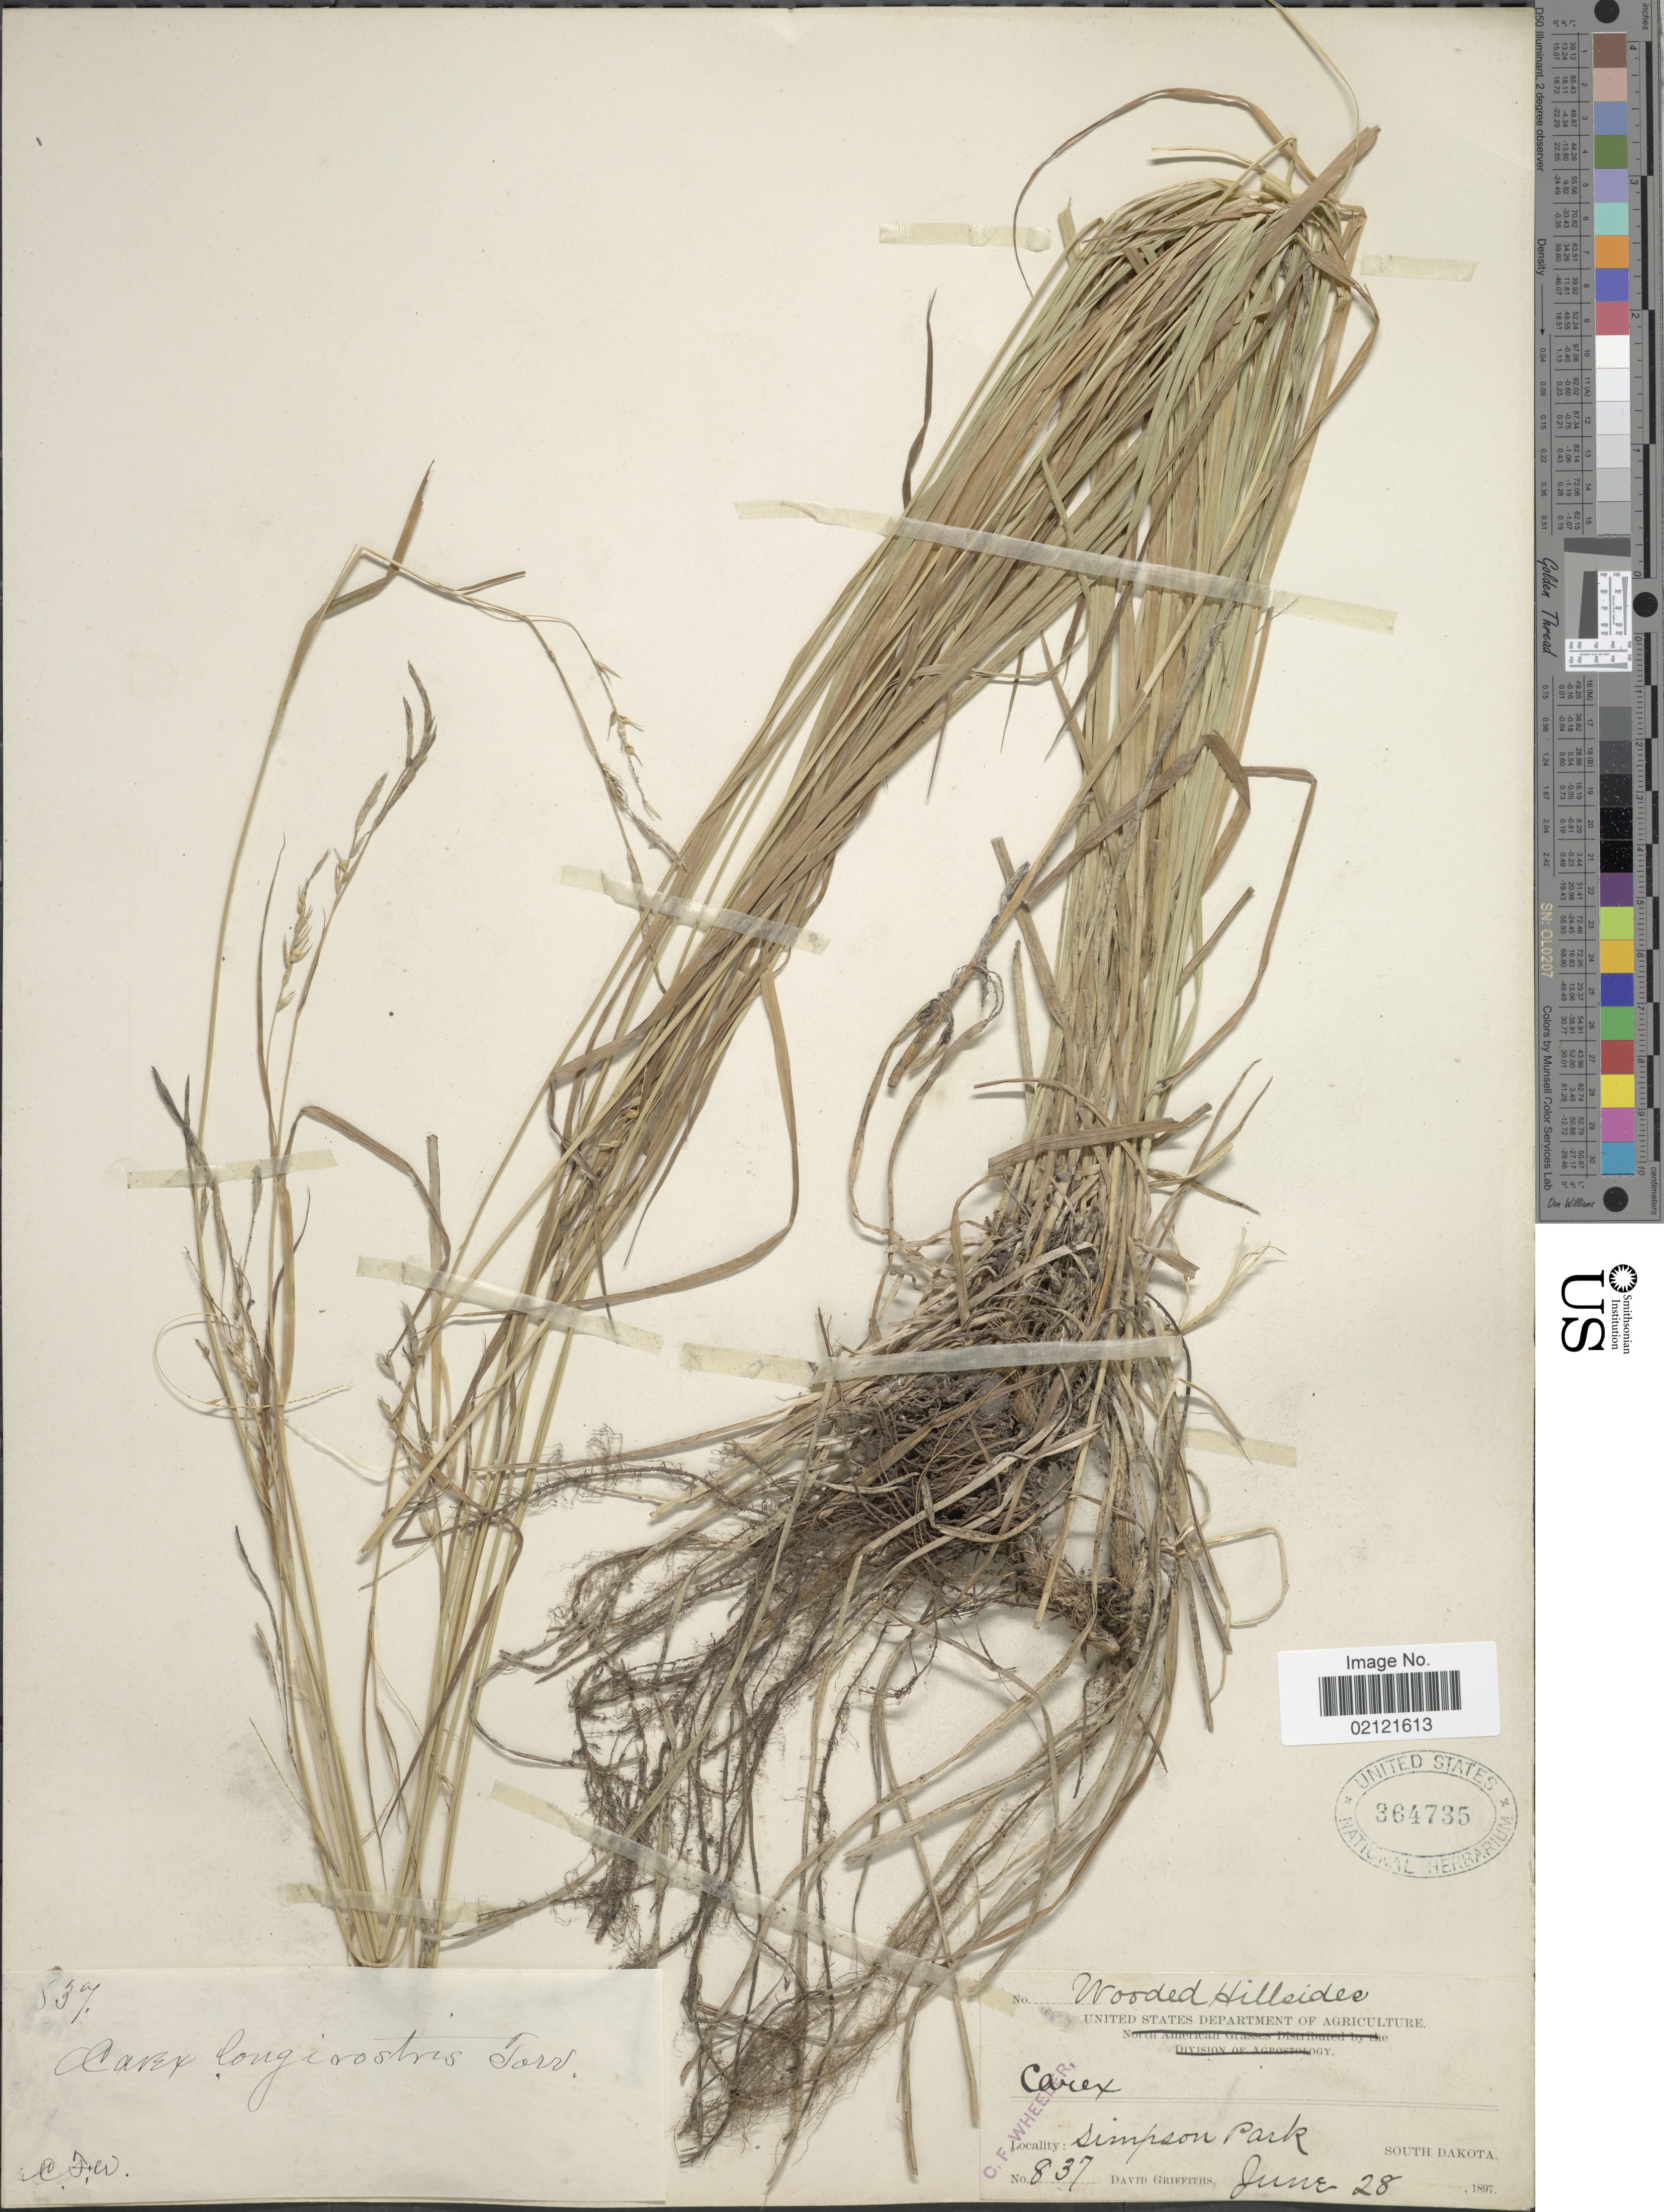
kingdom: Plantae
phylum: Tracheophyta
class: Liliopsida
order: Poales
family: Cyperaceae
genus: Carex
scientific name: Carex sprengelii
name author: Dewey ex Spreng.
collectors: D. Griffiths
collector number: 837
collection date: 1897-06-28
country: United States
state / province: South Dakota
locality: Wooded Hillside, Simpson Park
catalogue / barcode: US 364735